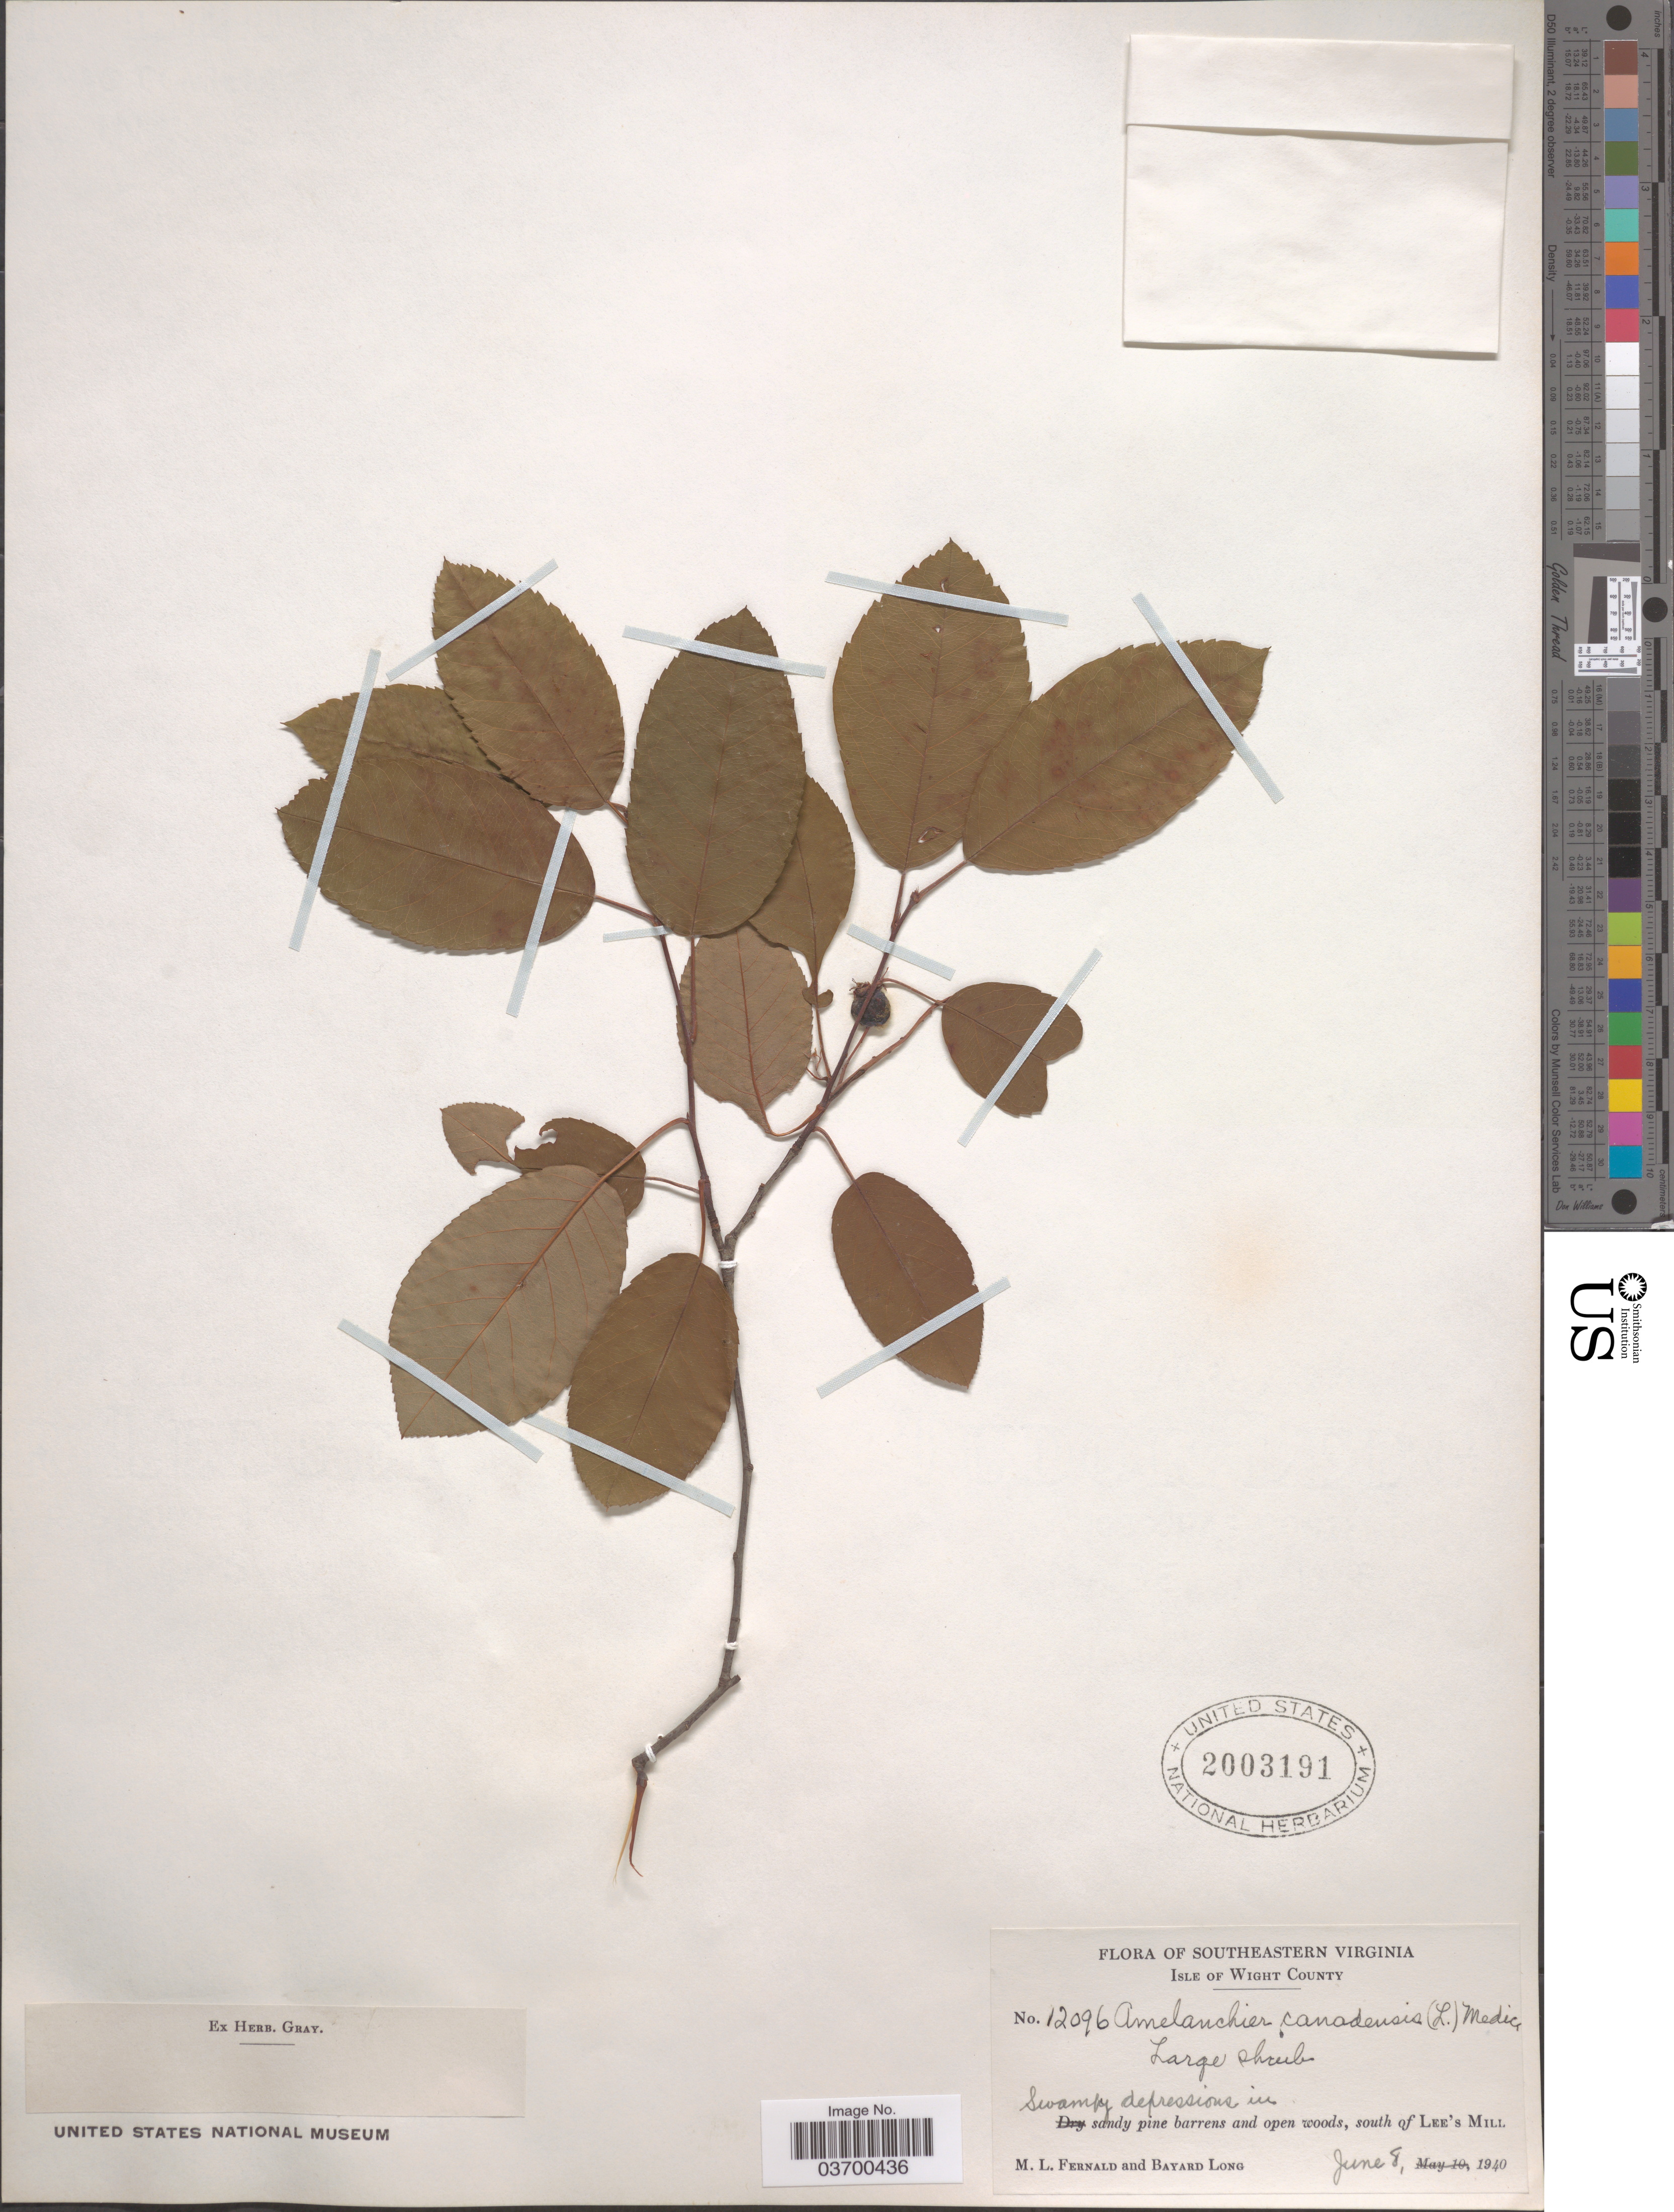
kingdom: Plantae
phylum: Tracheophyta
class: Magnoliopsida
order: Rosales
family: Rosaceae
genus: Amelanchier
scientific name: Amelanchier canadensis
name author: (L.) Medic.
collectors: M. L. Fernald & B. Long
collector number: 12096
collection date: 1940-06-08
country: United States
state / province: Virginia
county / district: Isle of Wight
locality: Southeastern Virginia. Isle of Wight County. South of Lee's Mill.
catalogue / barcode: US 2003191